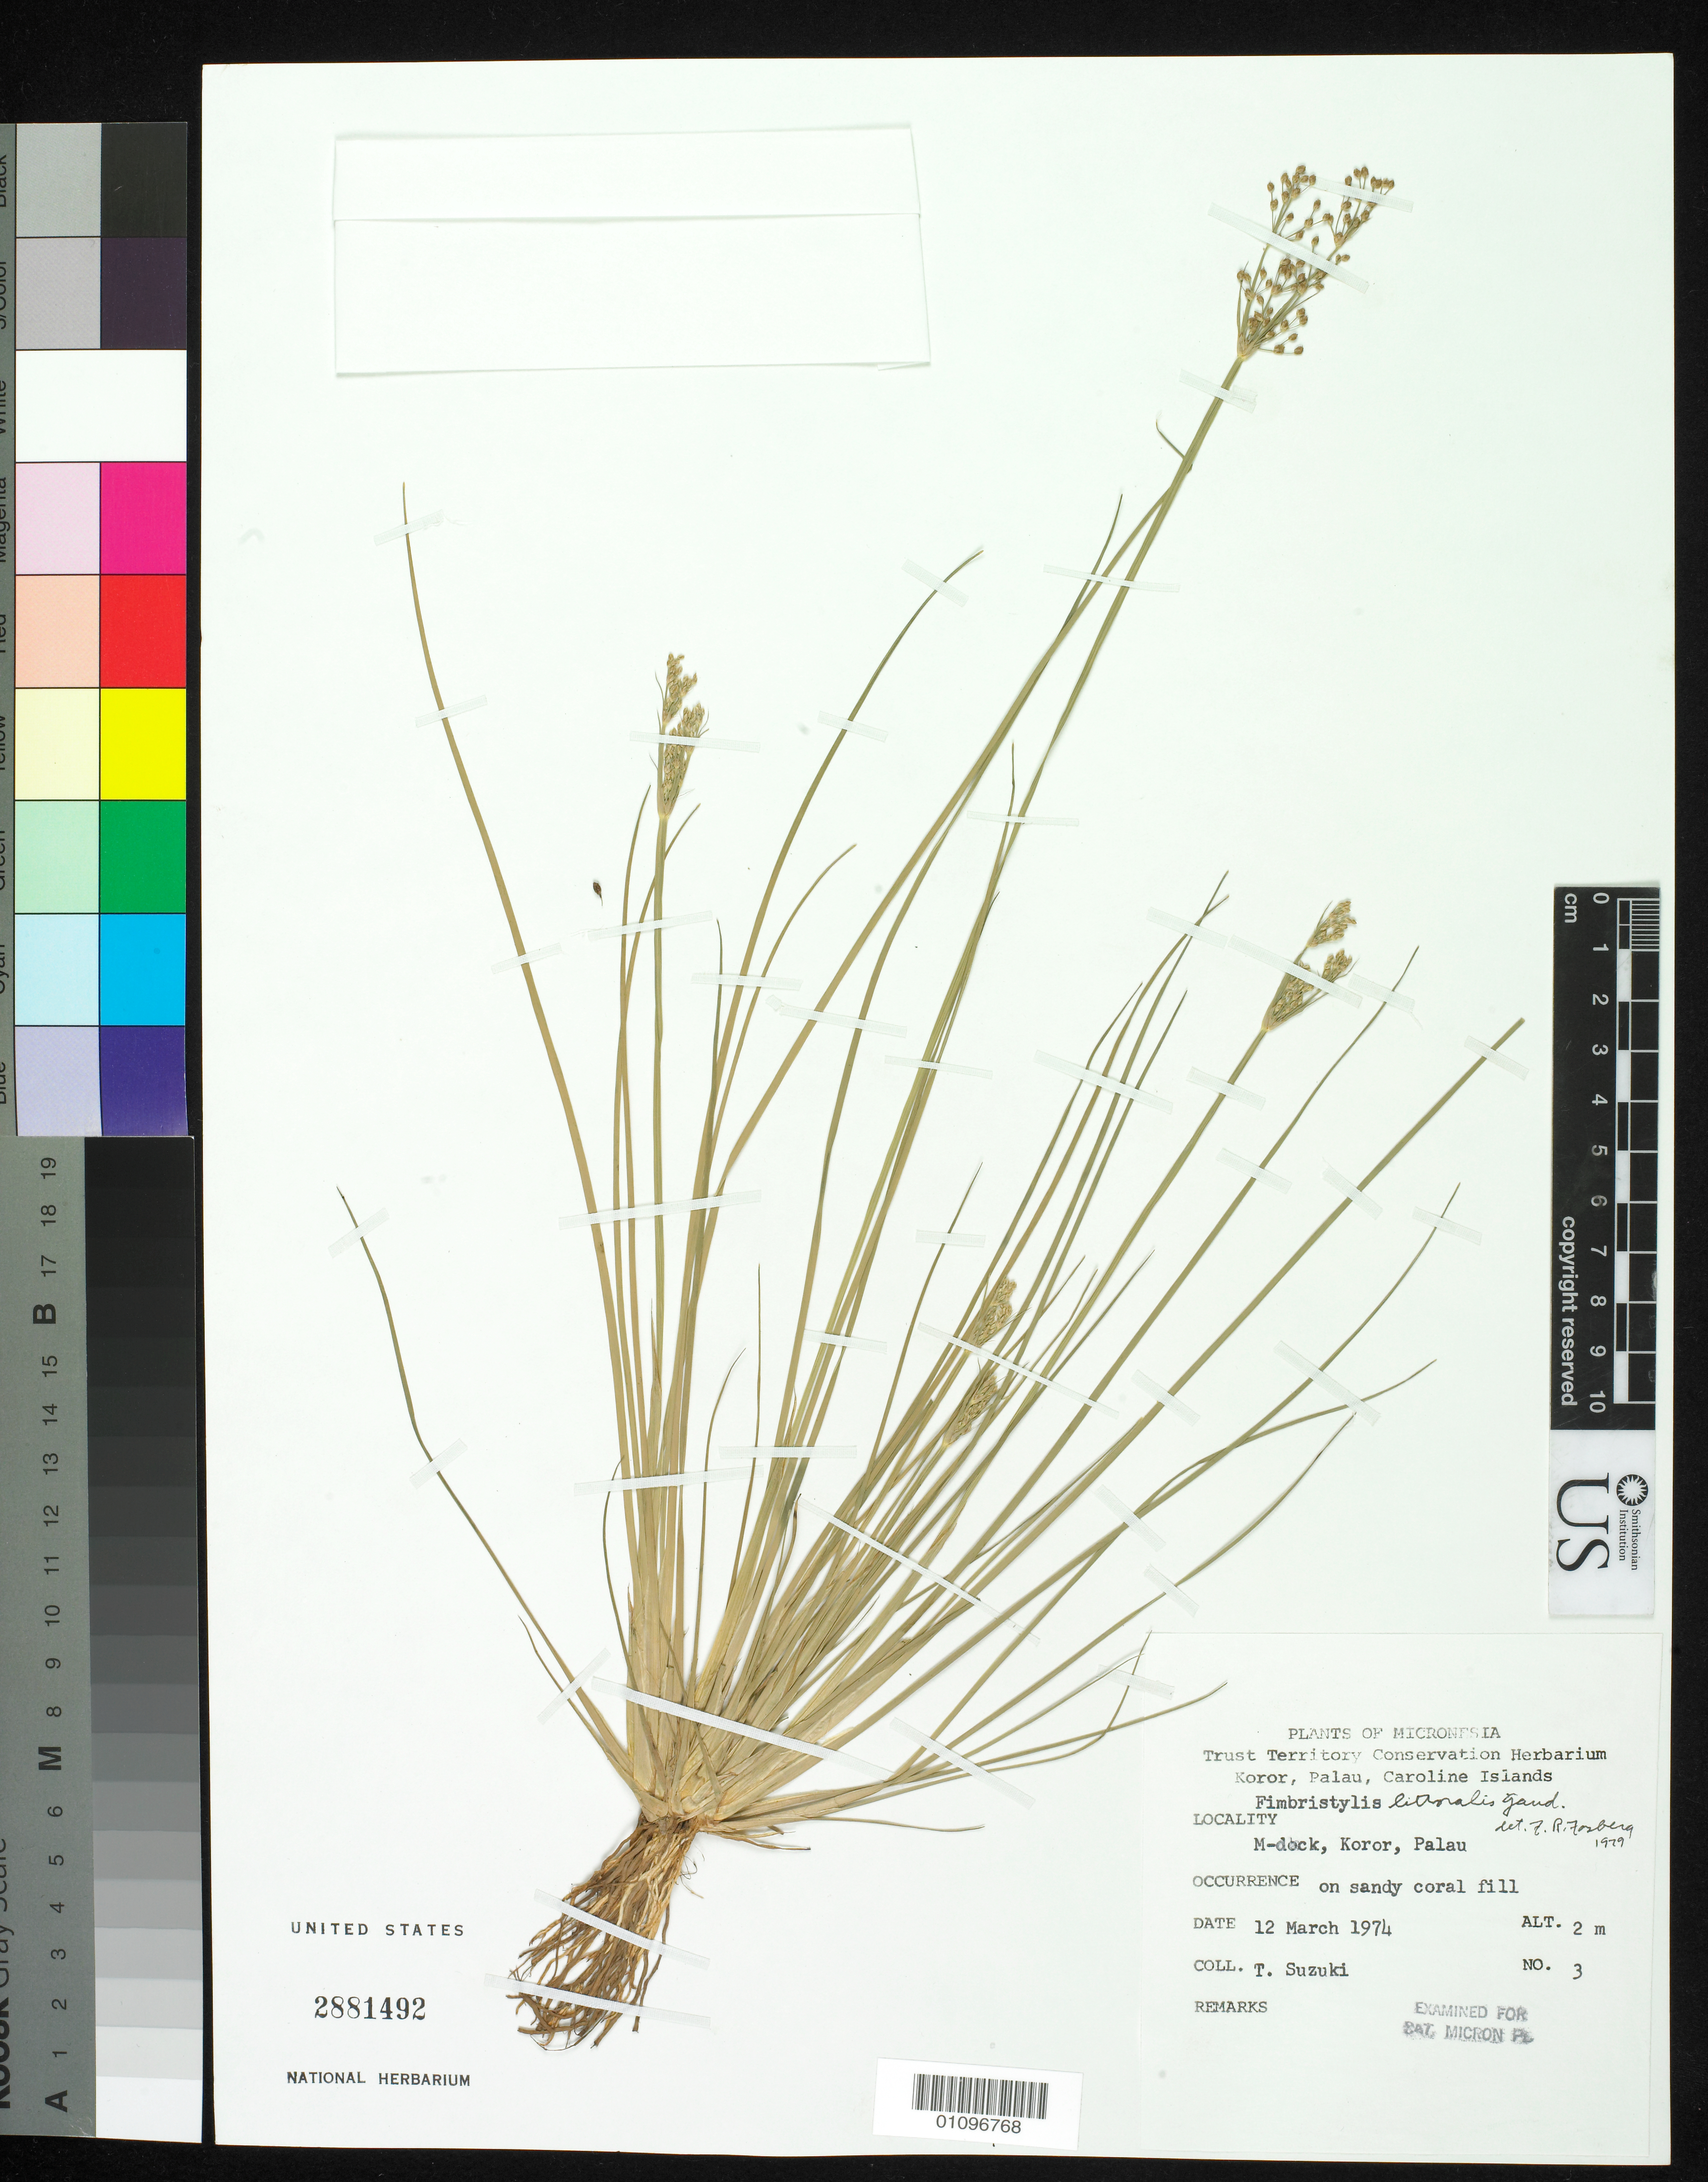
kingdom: Plantae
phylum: Tracheophyta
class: Liliopsida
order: Poales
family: Cyperaceae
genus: Fimbristylis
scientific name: Fimbristylis littoralis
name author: Gaudich.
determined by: Strong, M. T., (US), Smithsonian Institution - National Museum of Natural History (UNITED STATES)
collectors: T. Suzuki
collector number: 3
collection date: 1974-03-12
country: Palau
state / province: Koror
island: Oreor (Koror)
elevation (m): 2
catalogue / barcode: US 2881492